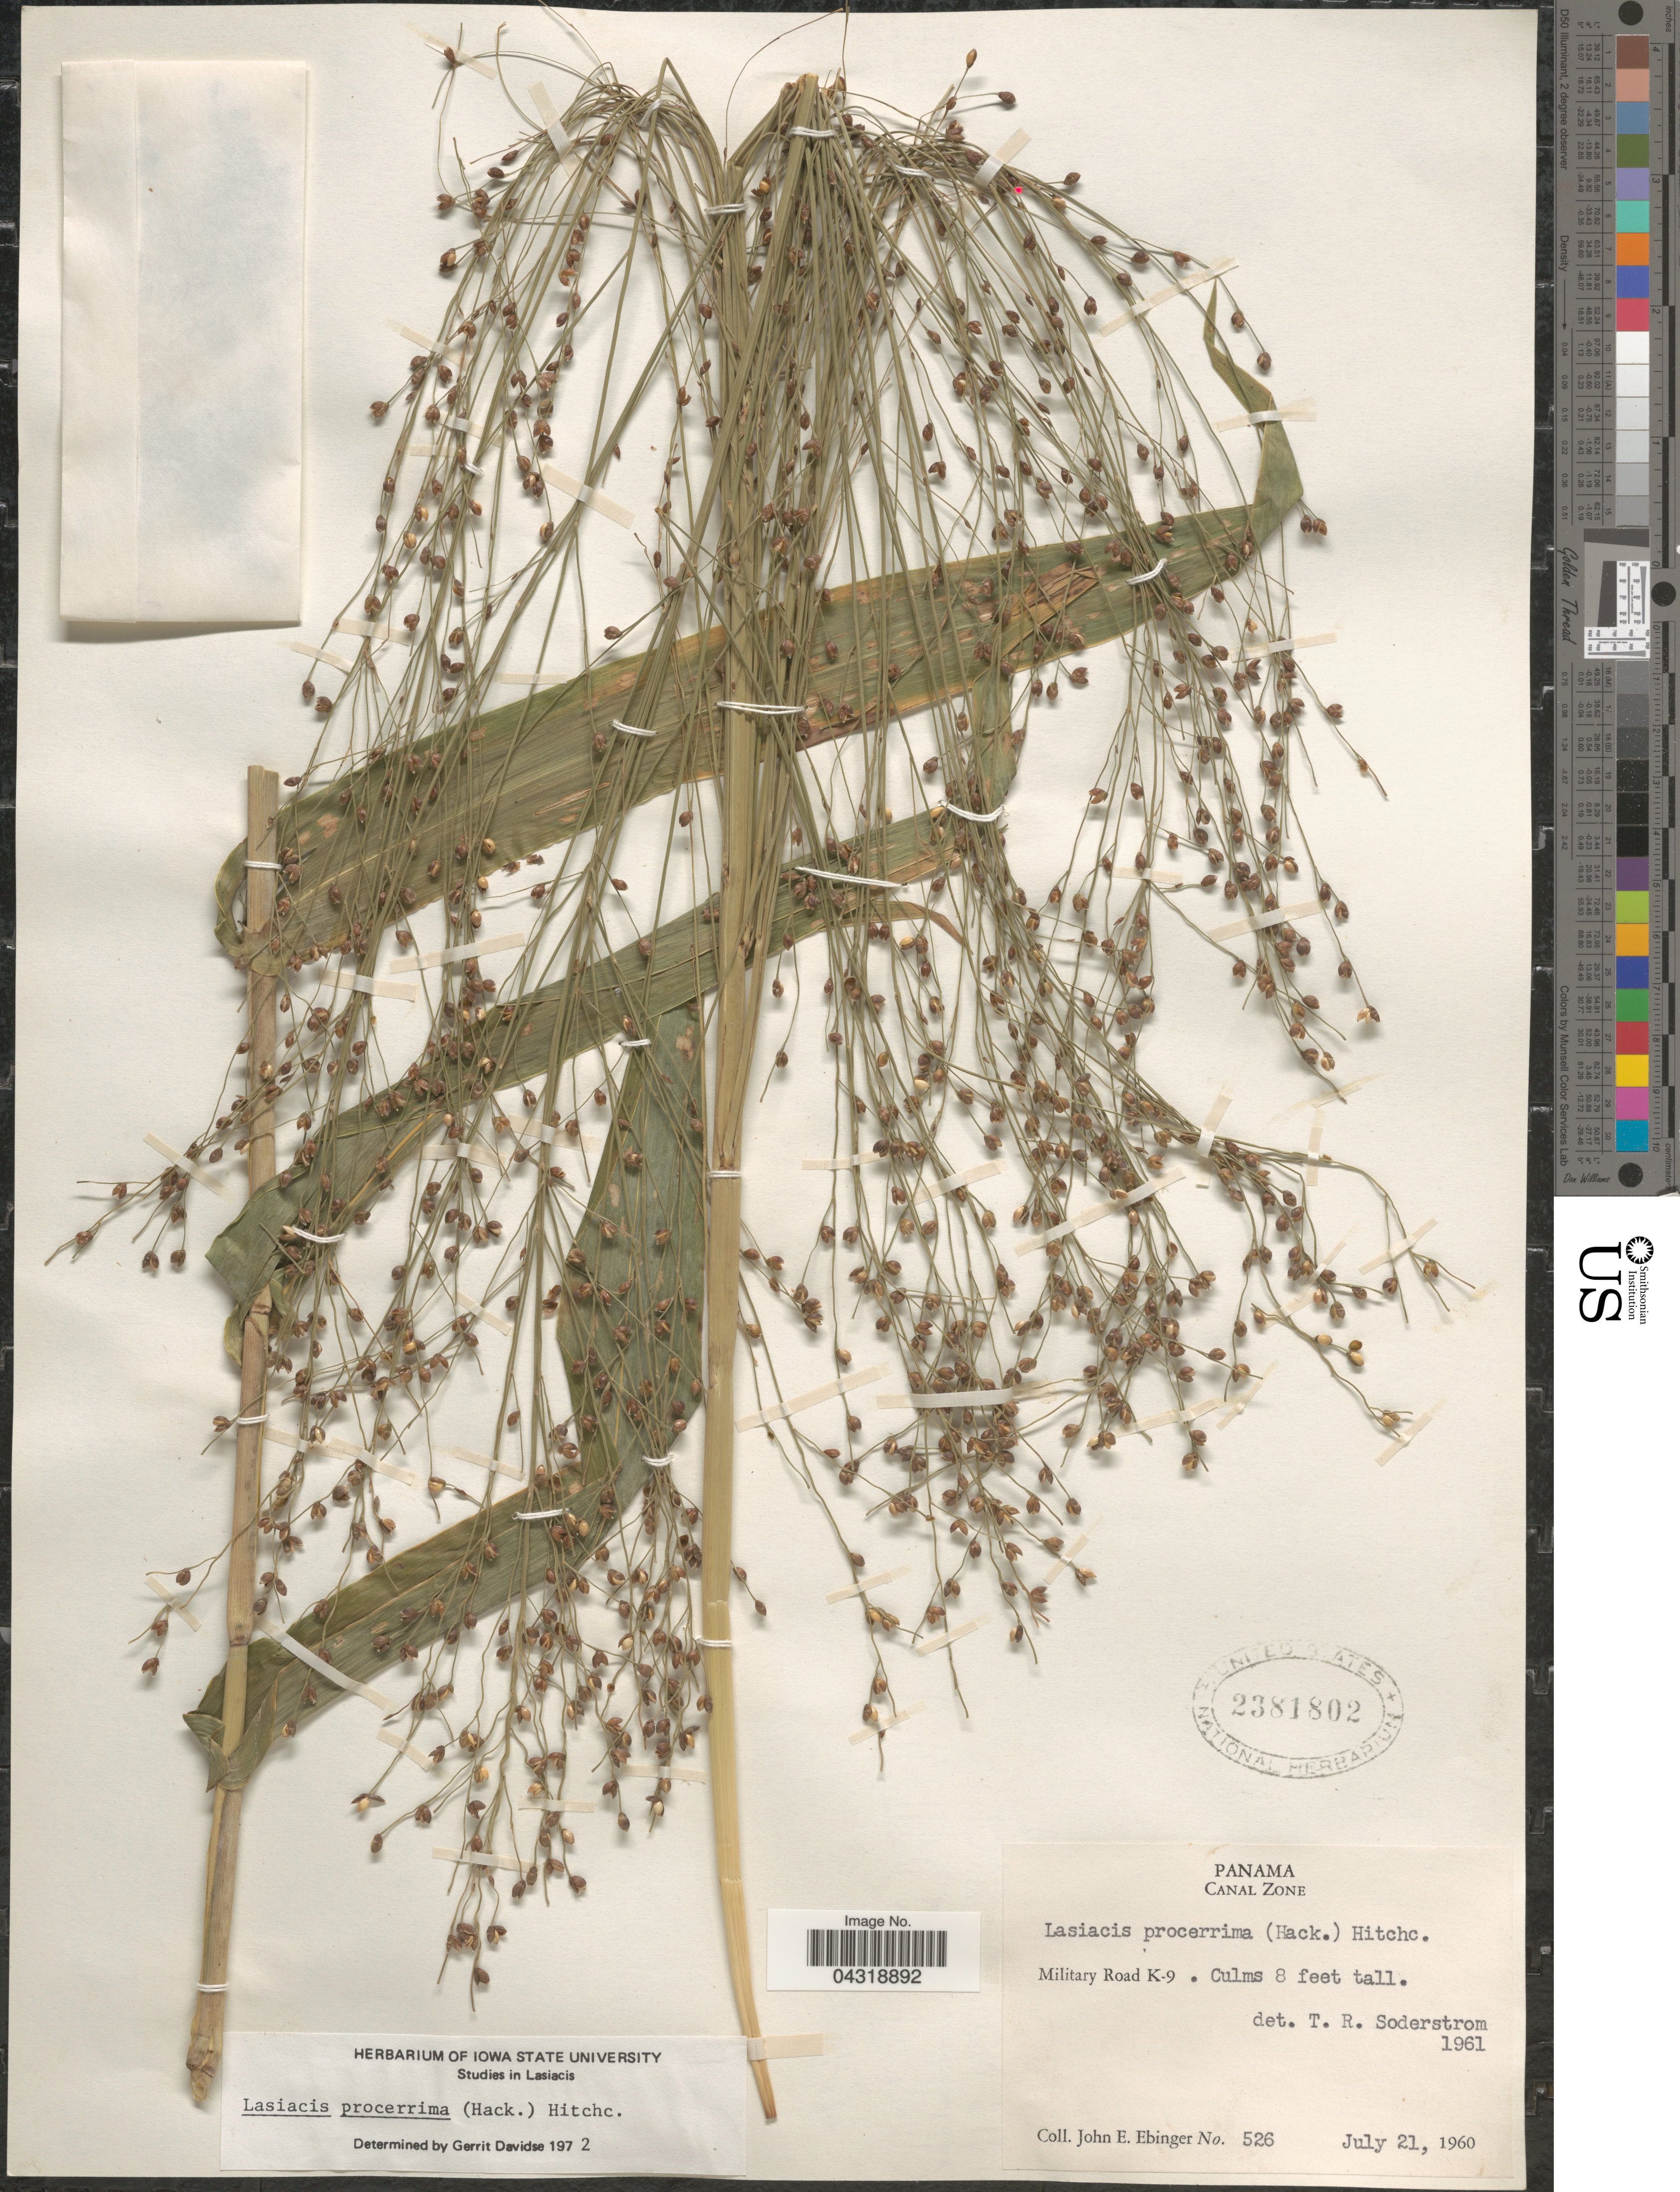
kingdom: Plantae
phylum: Tracheophyta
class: Liliopsida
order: Poales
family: Poaceae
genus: Lasiacis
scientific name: Lasiacis procerrima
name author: (Hack.) Hitchc.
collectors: J. Ebinger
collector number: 526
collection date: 1960-07-21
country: Panama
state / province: Colón / Panamá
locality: Canal Zone. Military Road K-9.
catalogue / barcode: US 2381802